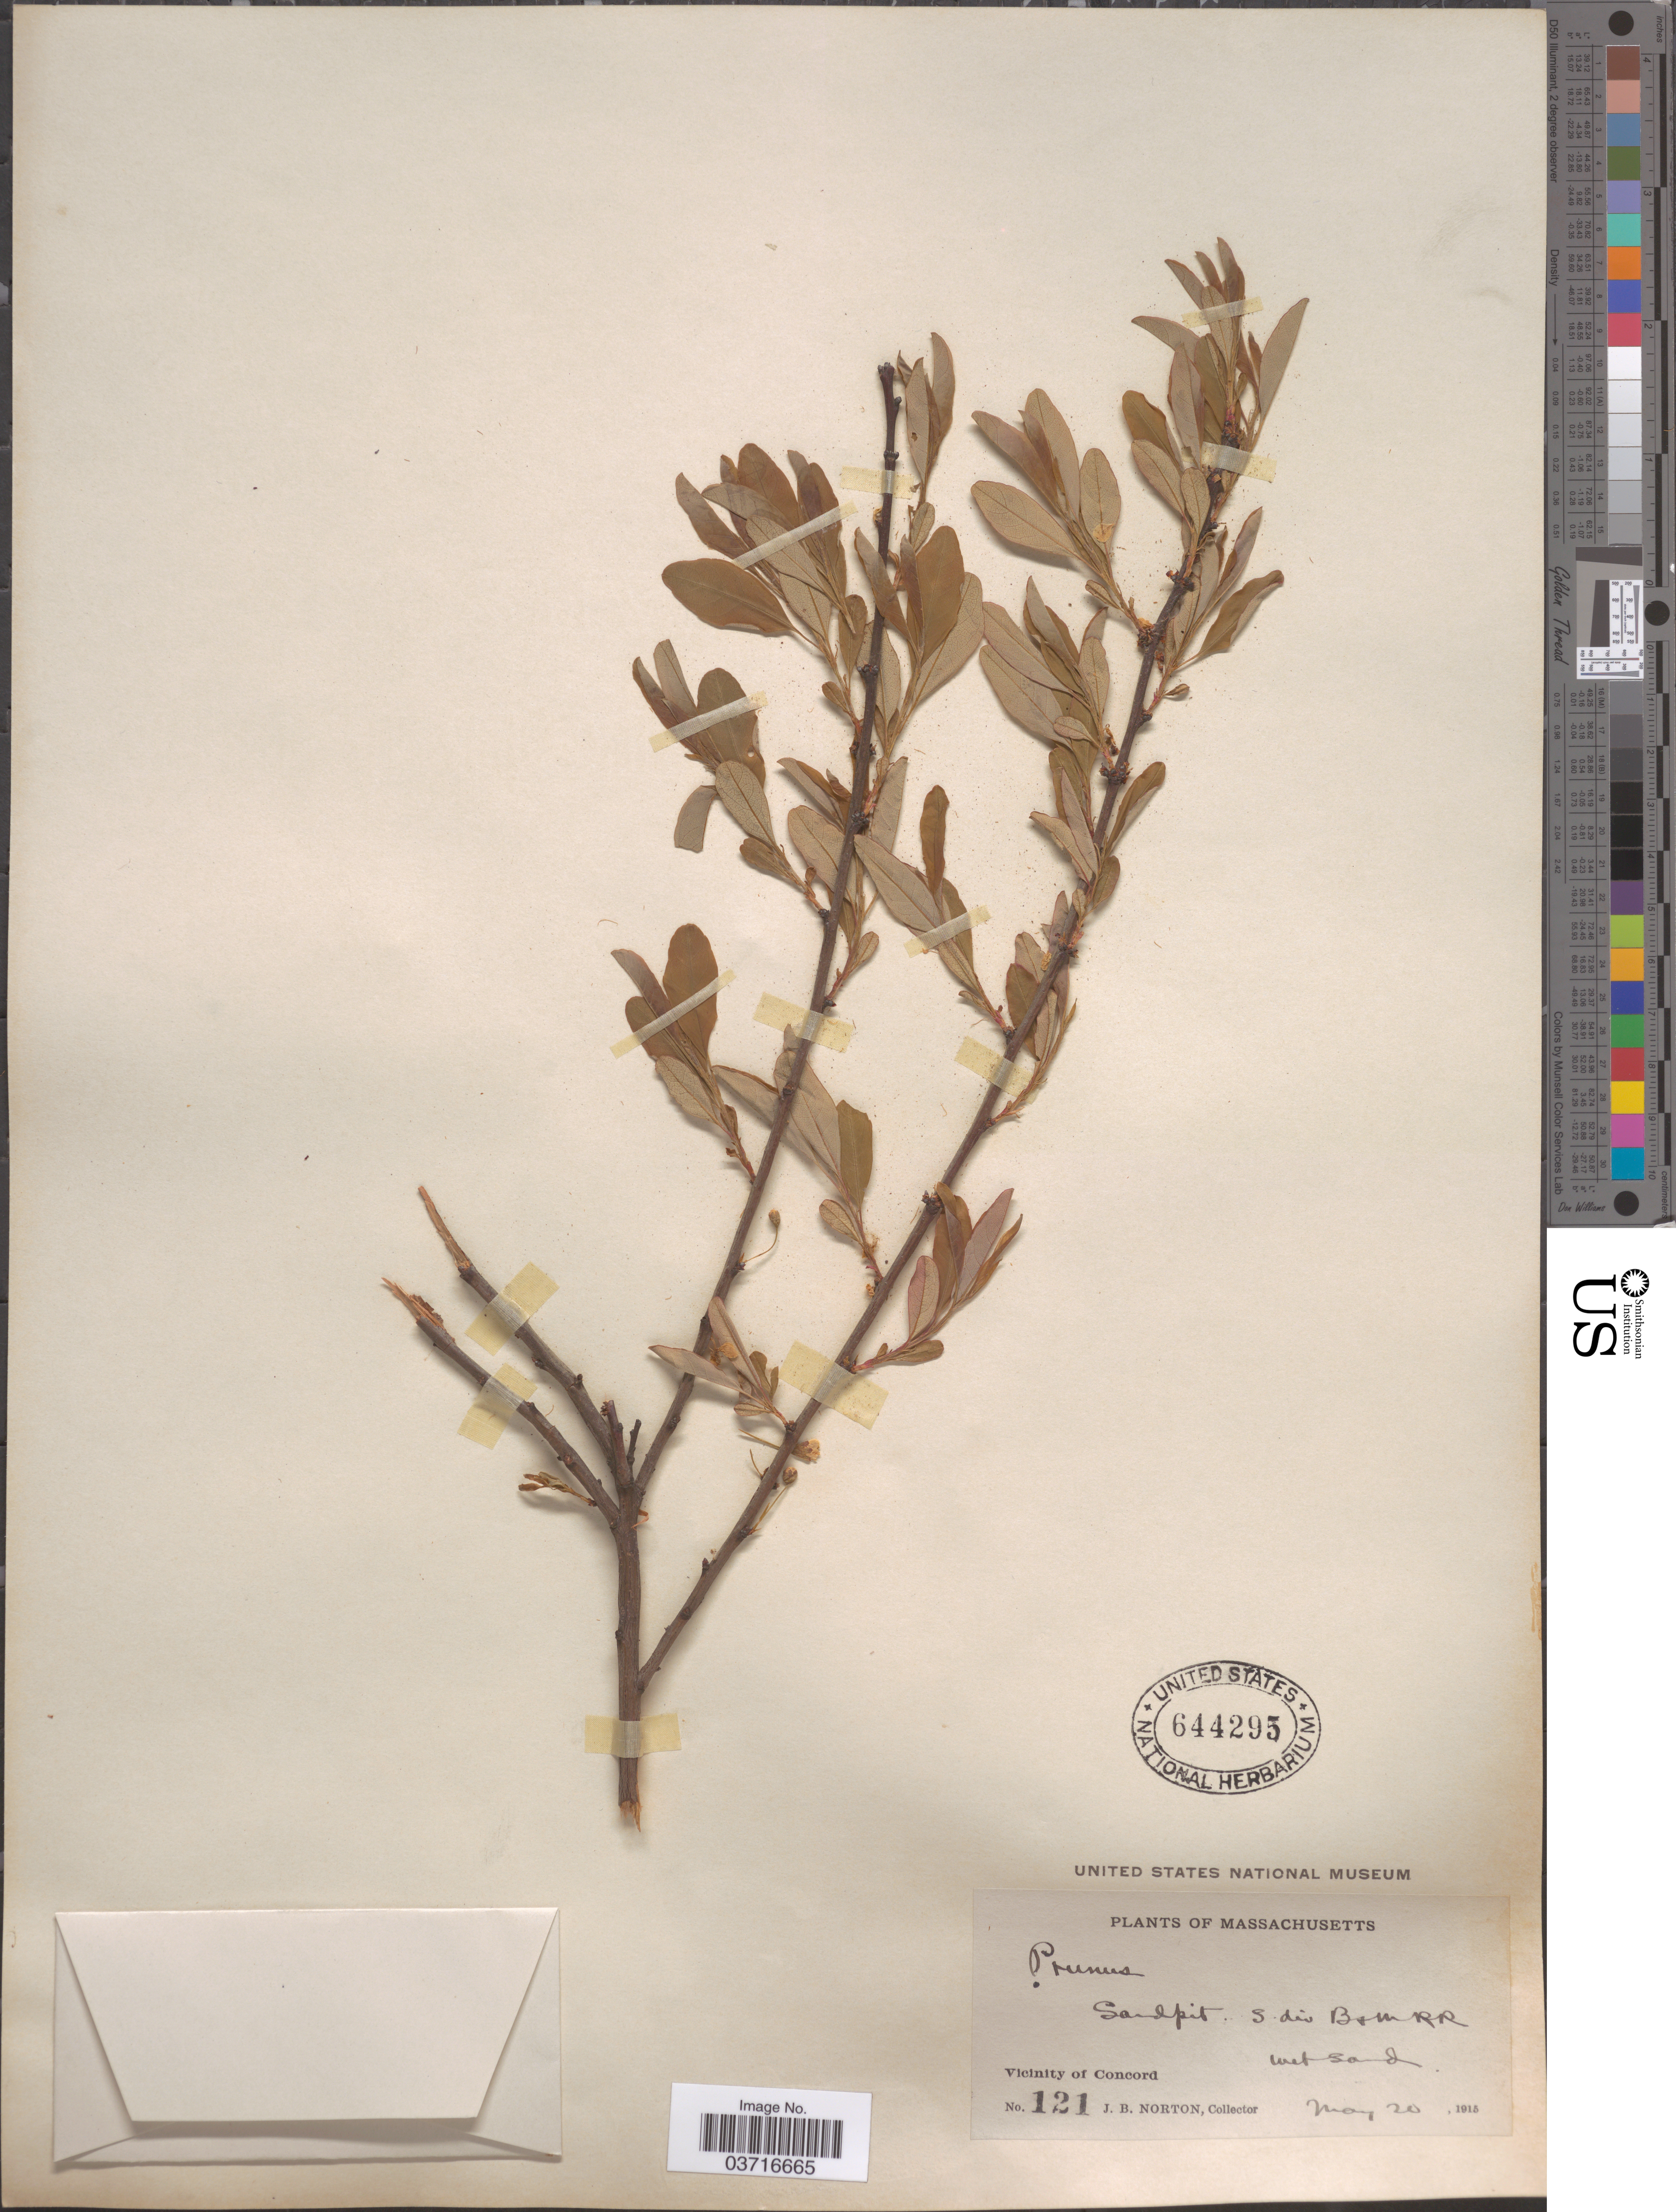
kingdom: Plantae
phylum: Tracheophyta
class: Magnoliopsida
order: Rosales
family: Rosaceae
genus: Prunus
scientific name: Prunus sp.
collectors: J. B. Norton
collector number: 121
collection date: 1915-05-20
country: United States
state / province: Massachusetts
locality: S. div B&M RR. Vicinity of Concord.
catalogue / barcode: US 644295